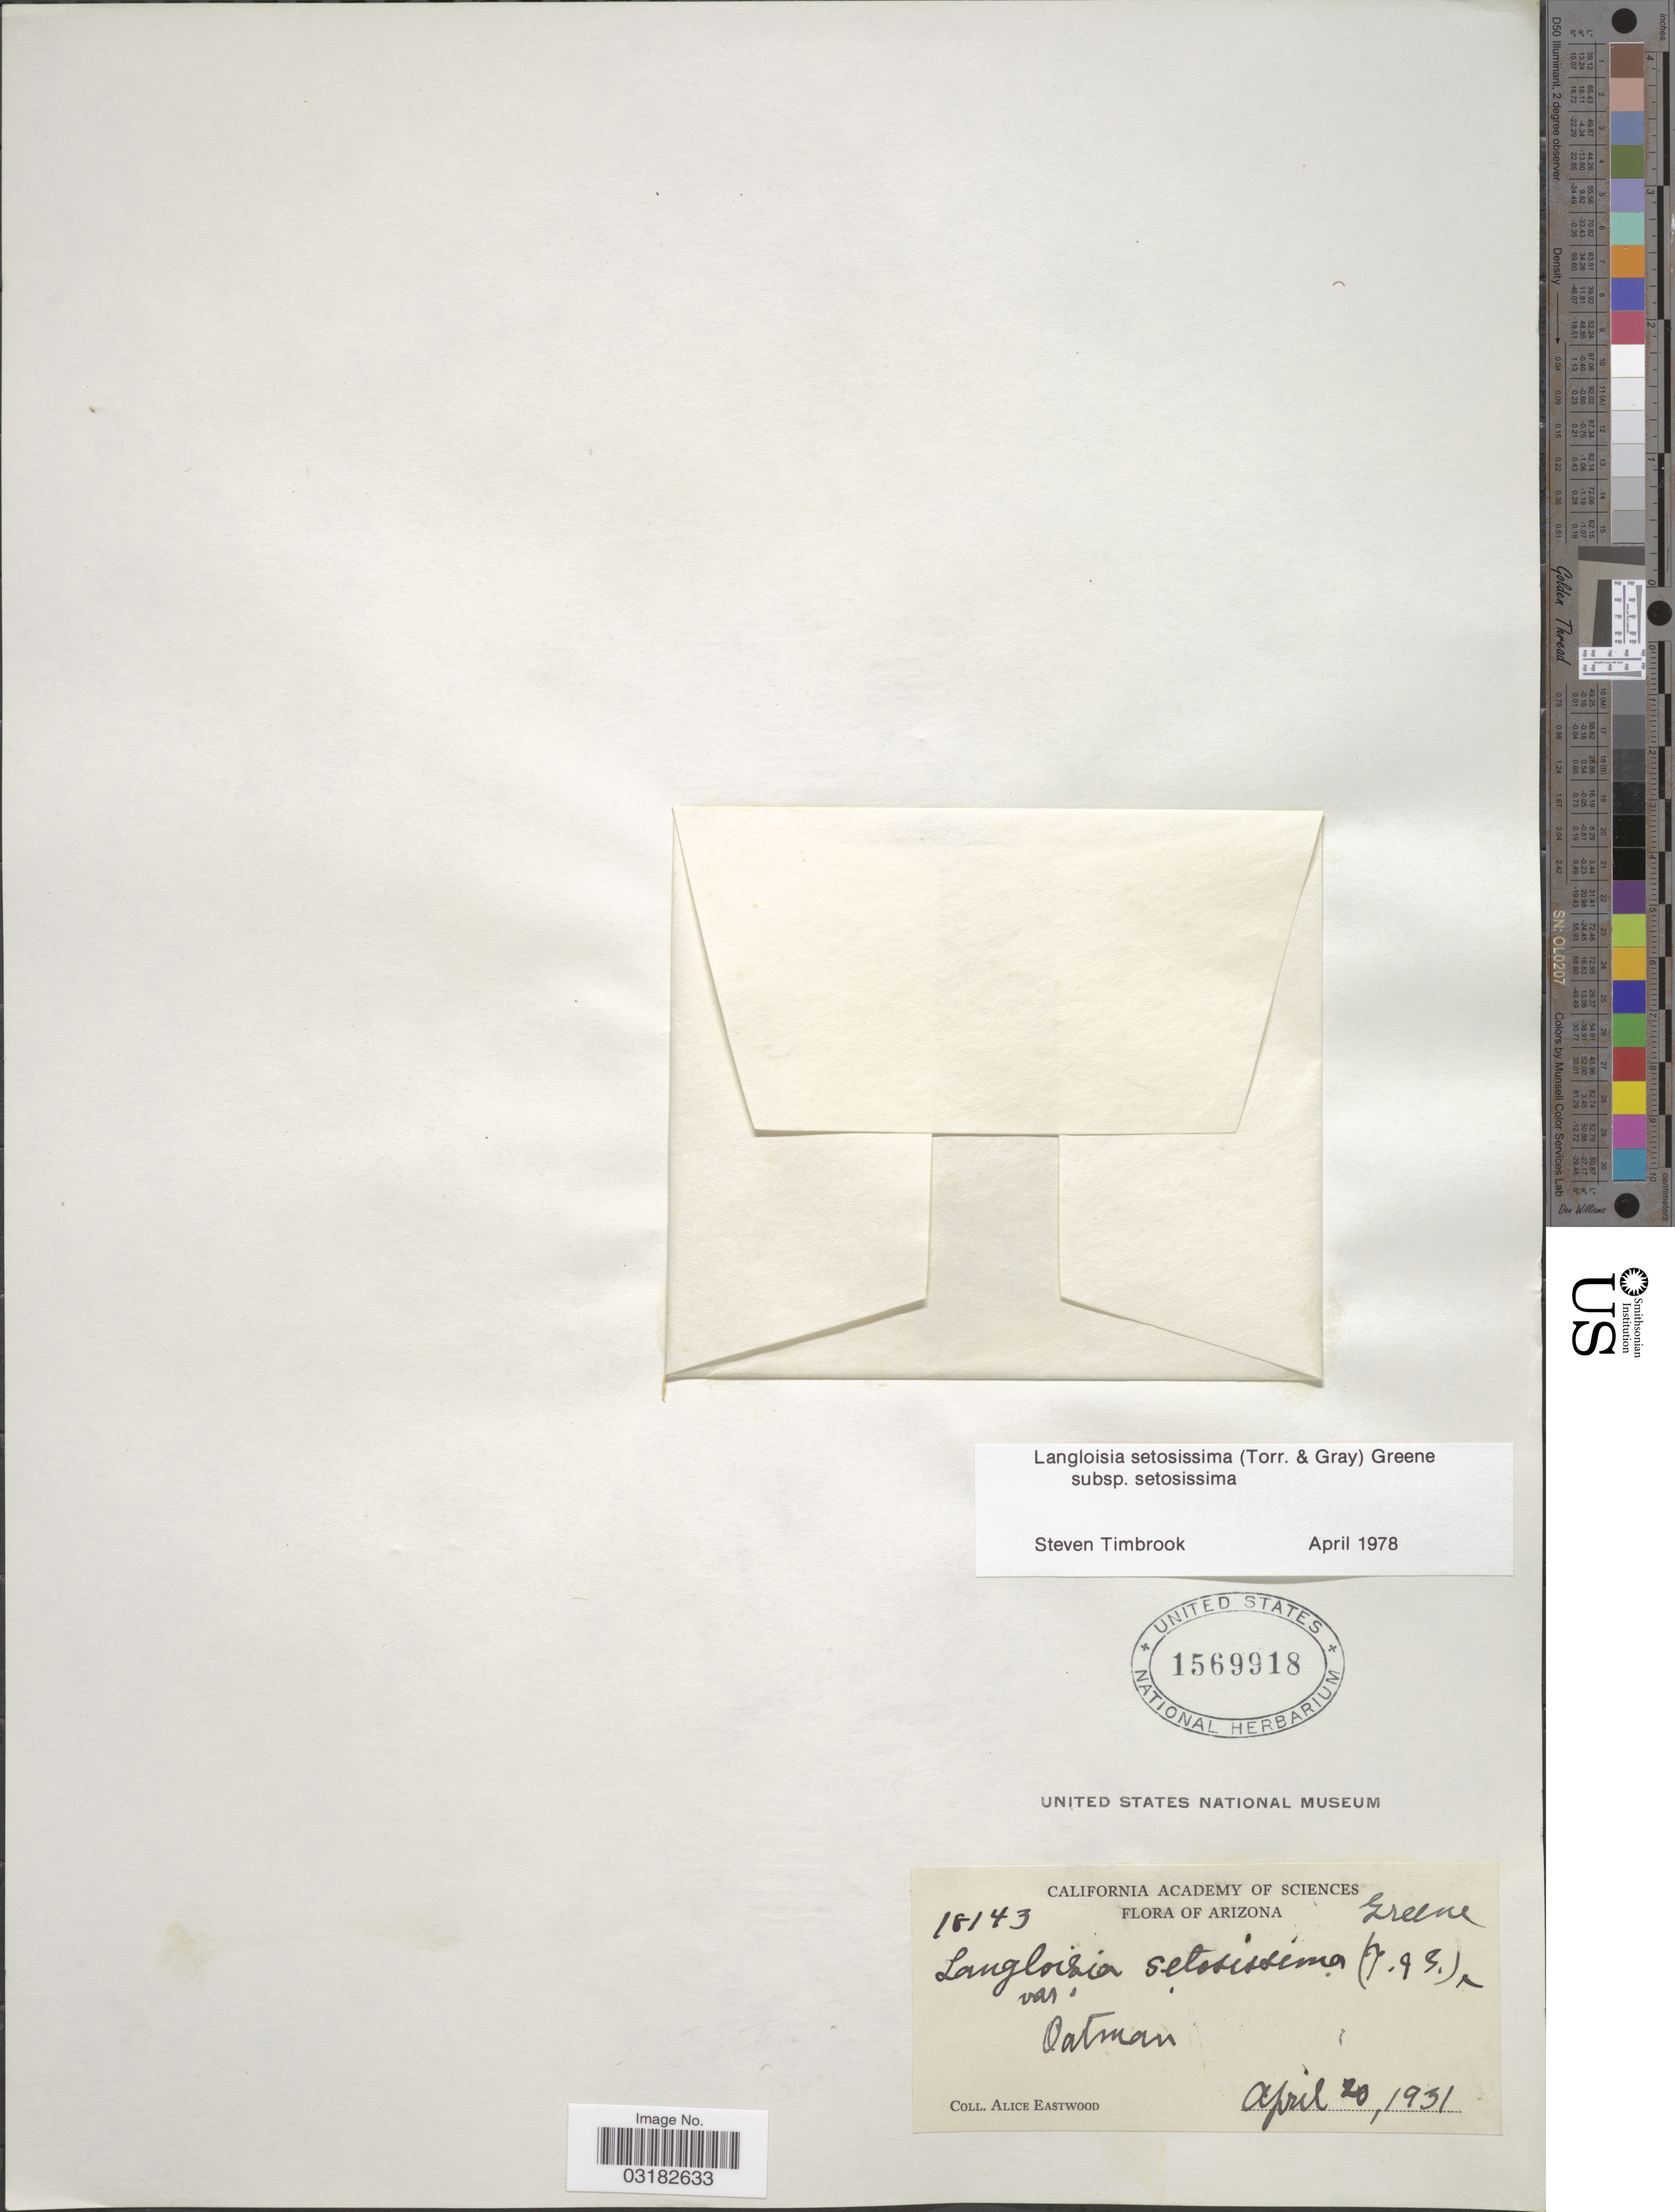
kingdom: Plantae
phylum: Tracheophyta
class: Magnoliopsida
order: Ericales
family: Polemoniaceae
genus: Langloisia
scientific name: Langloisia setosissima subsp. setosissima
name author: (Torr. & A. Gray) Greene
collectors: A. Eastwood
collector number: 18143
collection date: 1931-04-20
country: United States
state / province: Arizona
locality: Oatman.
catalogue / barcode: US 1569918